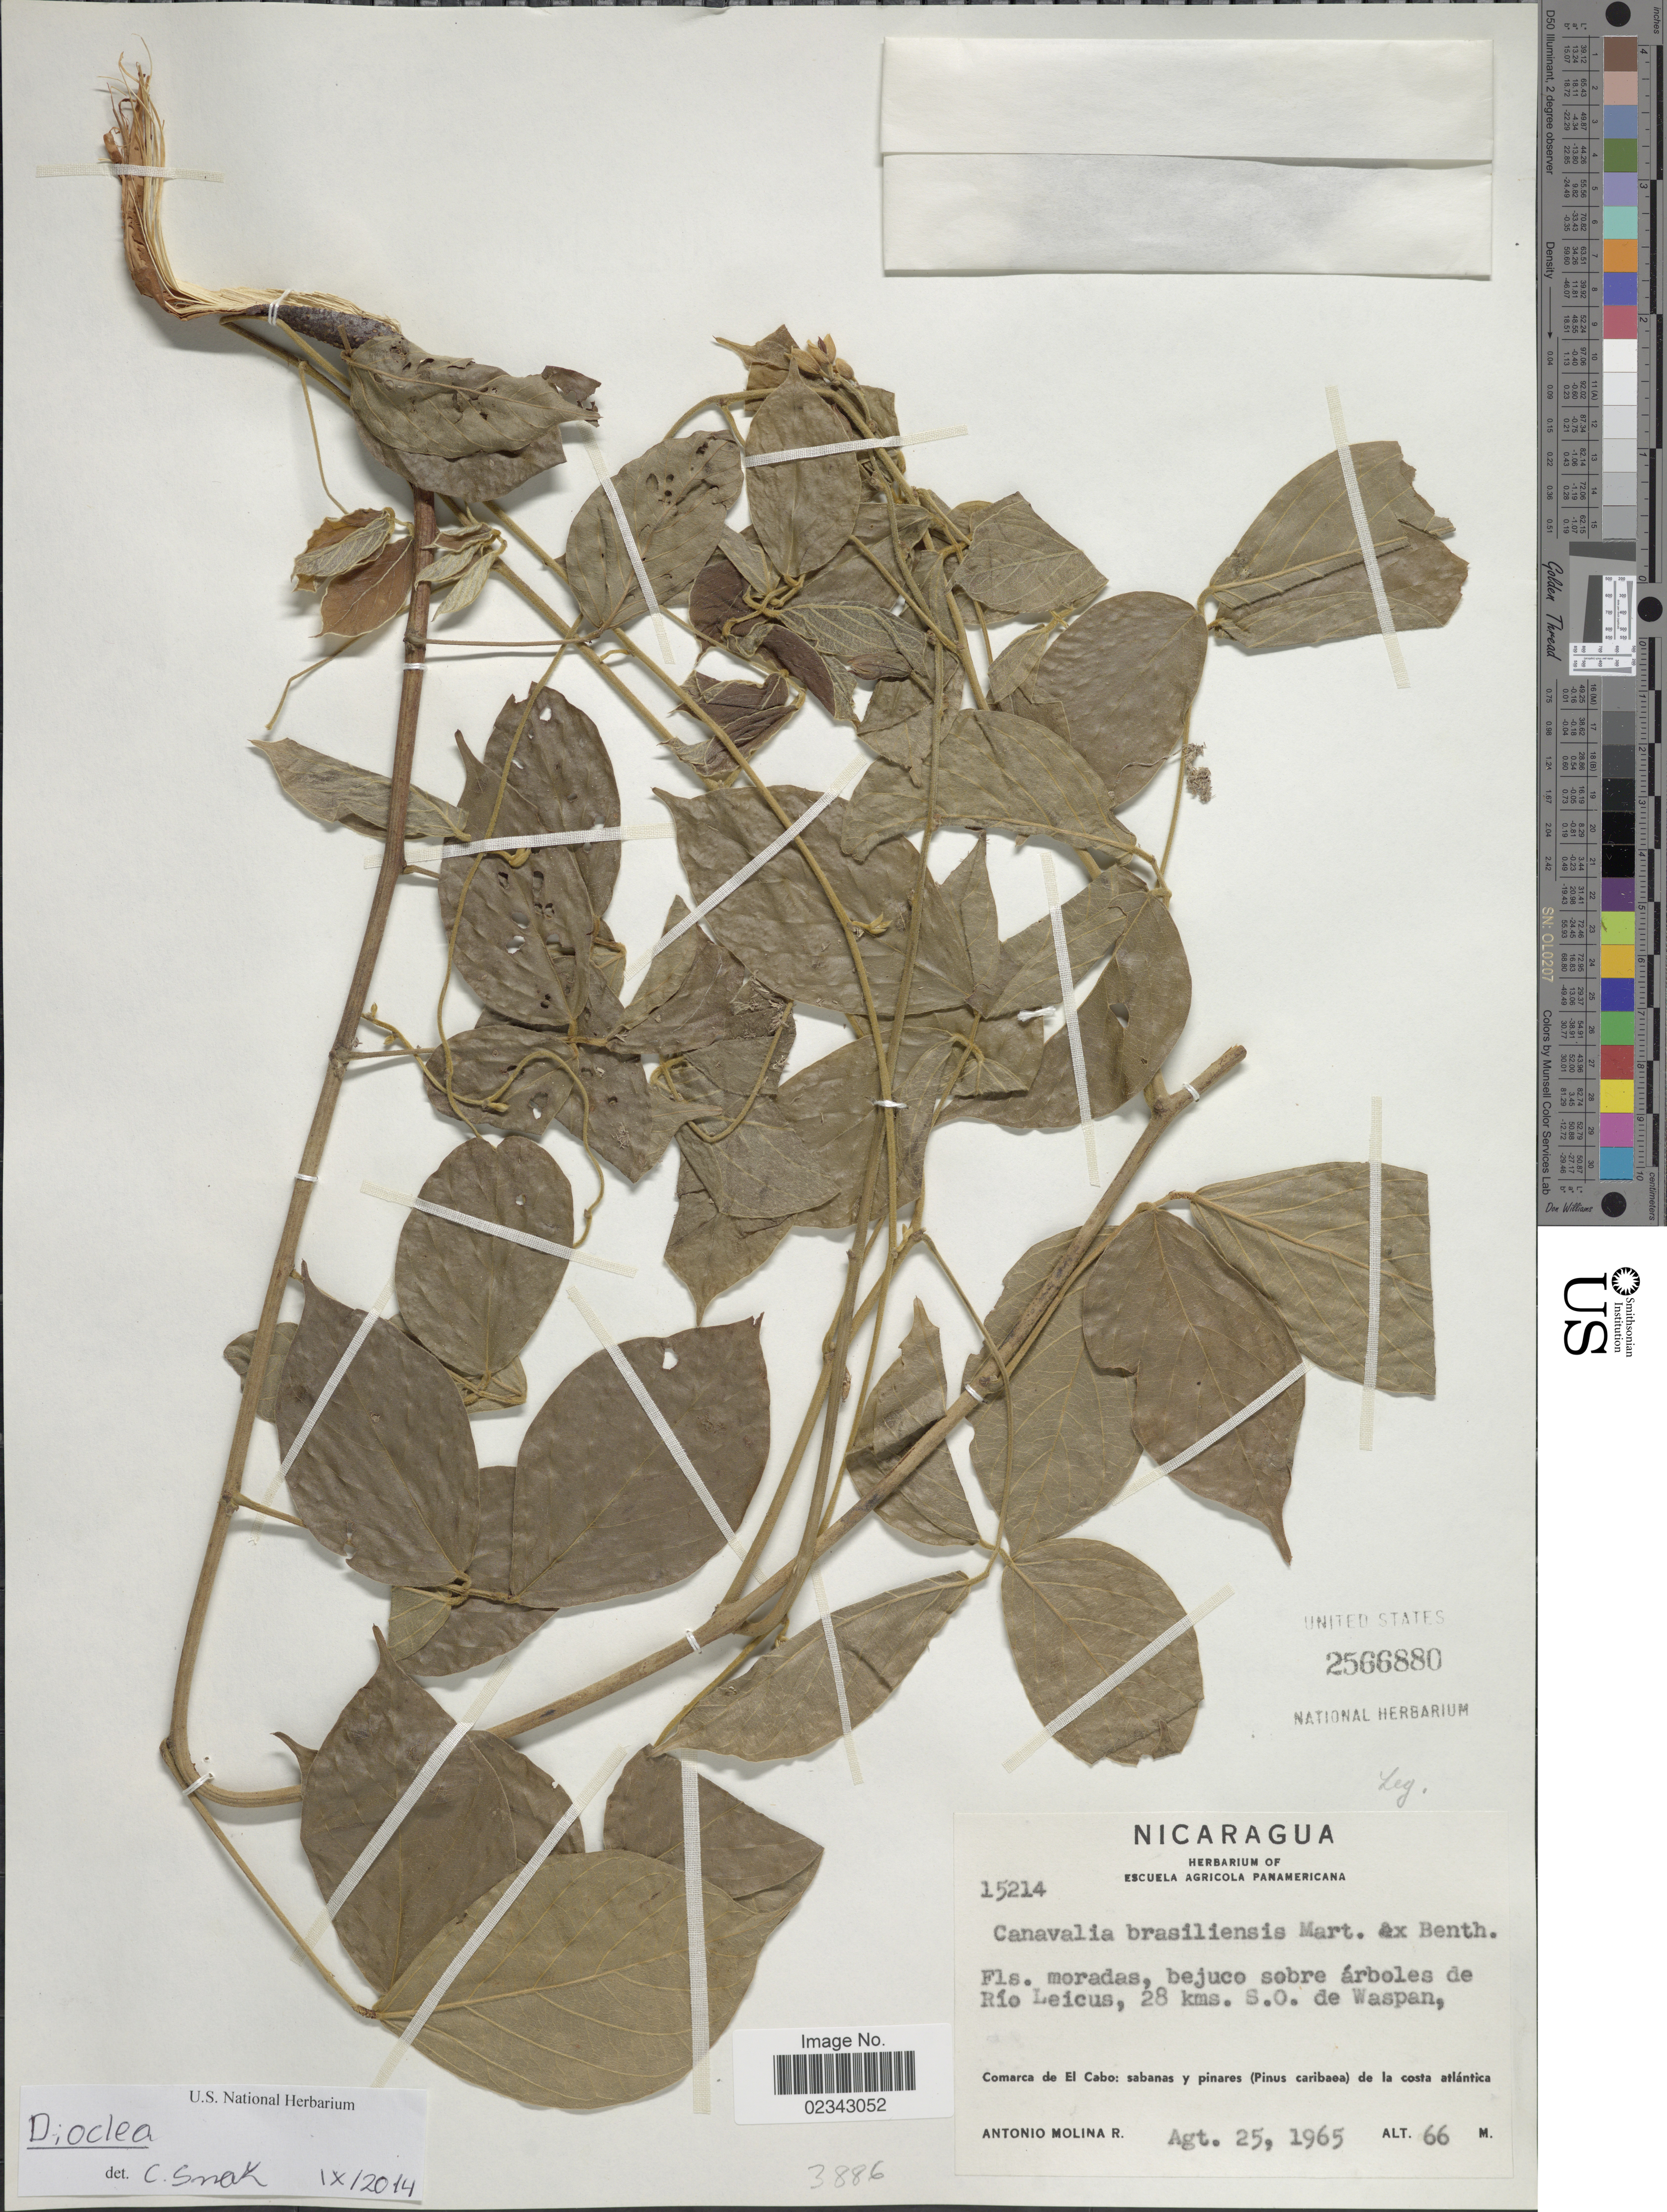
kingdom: Plantae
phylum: Tracheophyta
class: Magnoliopsida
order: Fabales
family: Fabaceae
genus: Dioclea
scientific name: Dioclea sp.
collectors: A. Molina R.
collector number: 15214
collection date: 1965-08-25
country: Nicaragua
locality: Bejuco sobre árboles de Río Leicus, 28 kms S.O. de Waspan, Comarca de El Cabo: sabanas y pinares (Pinus caribaea) de la costa atlántica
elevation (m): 66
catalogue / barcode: US 2566880